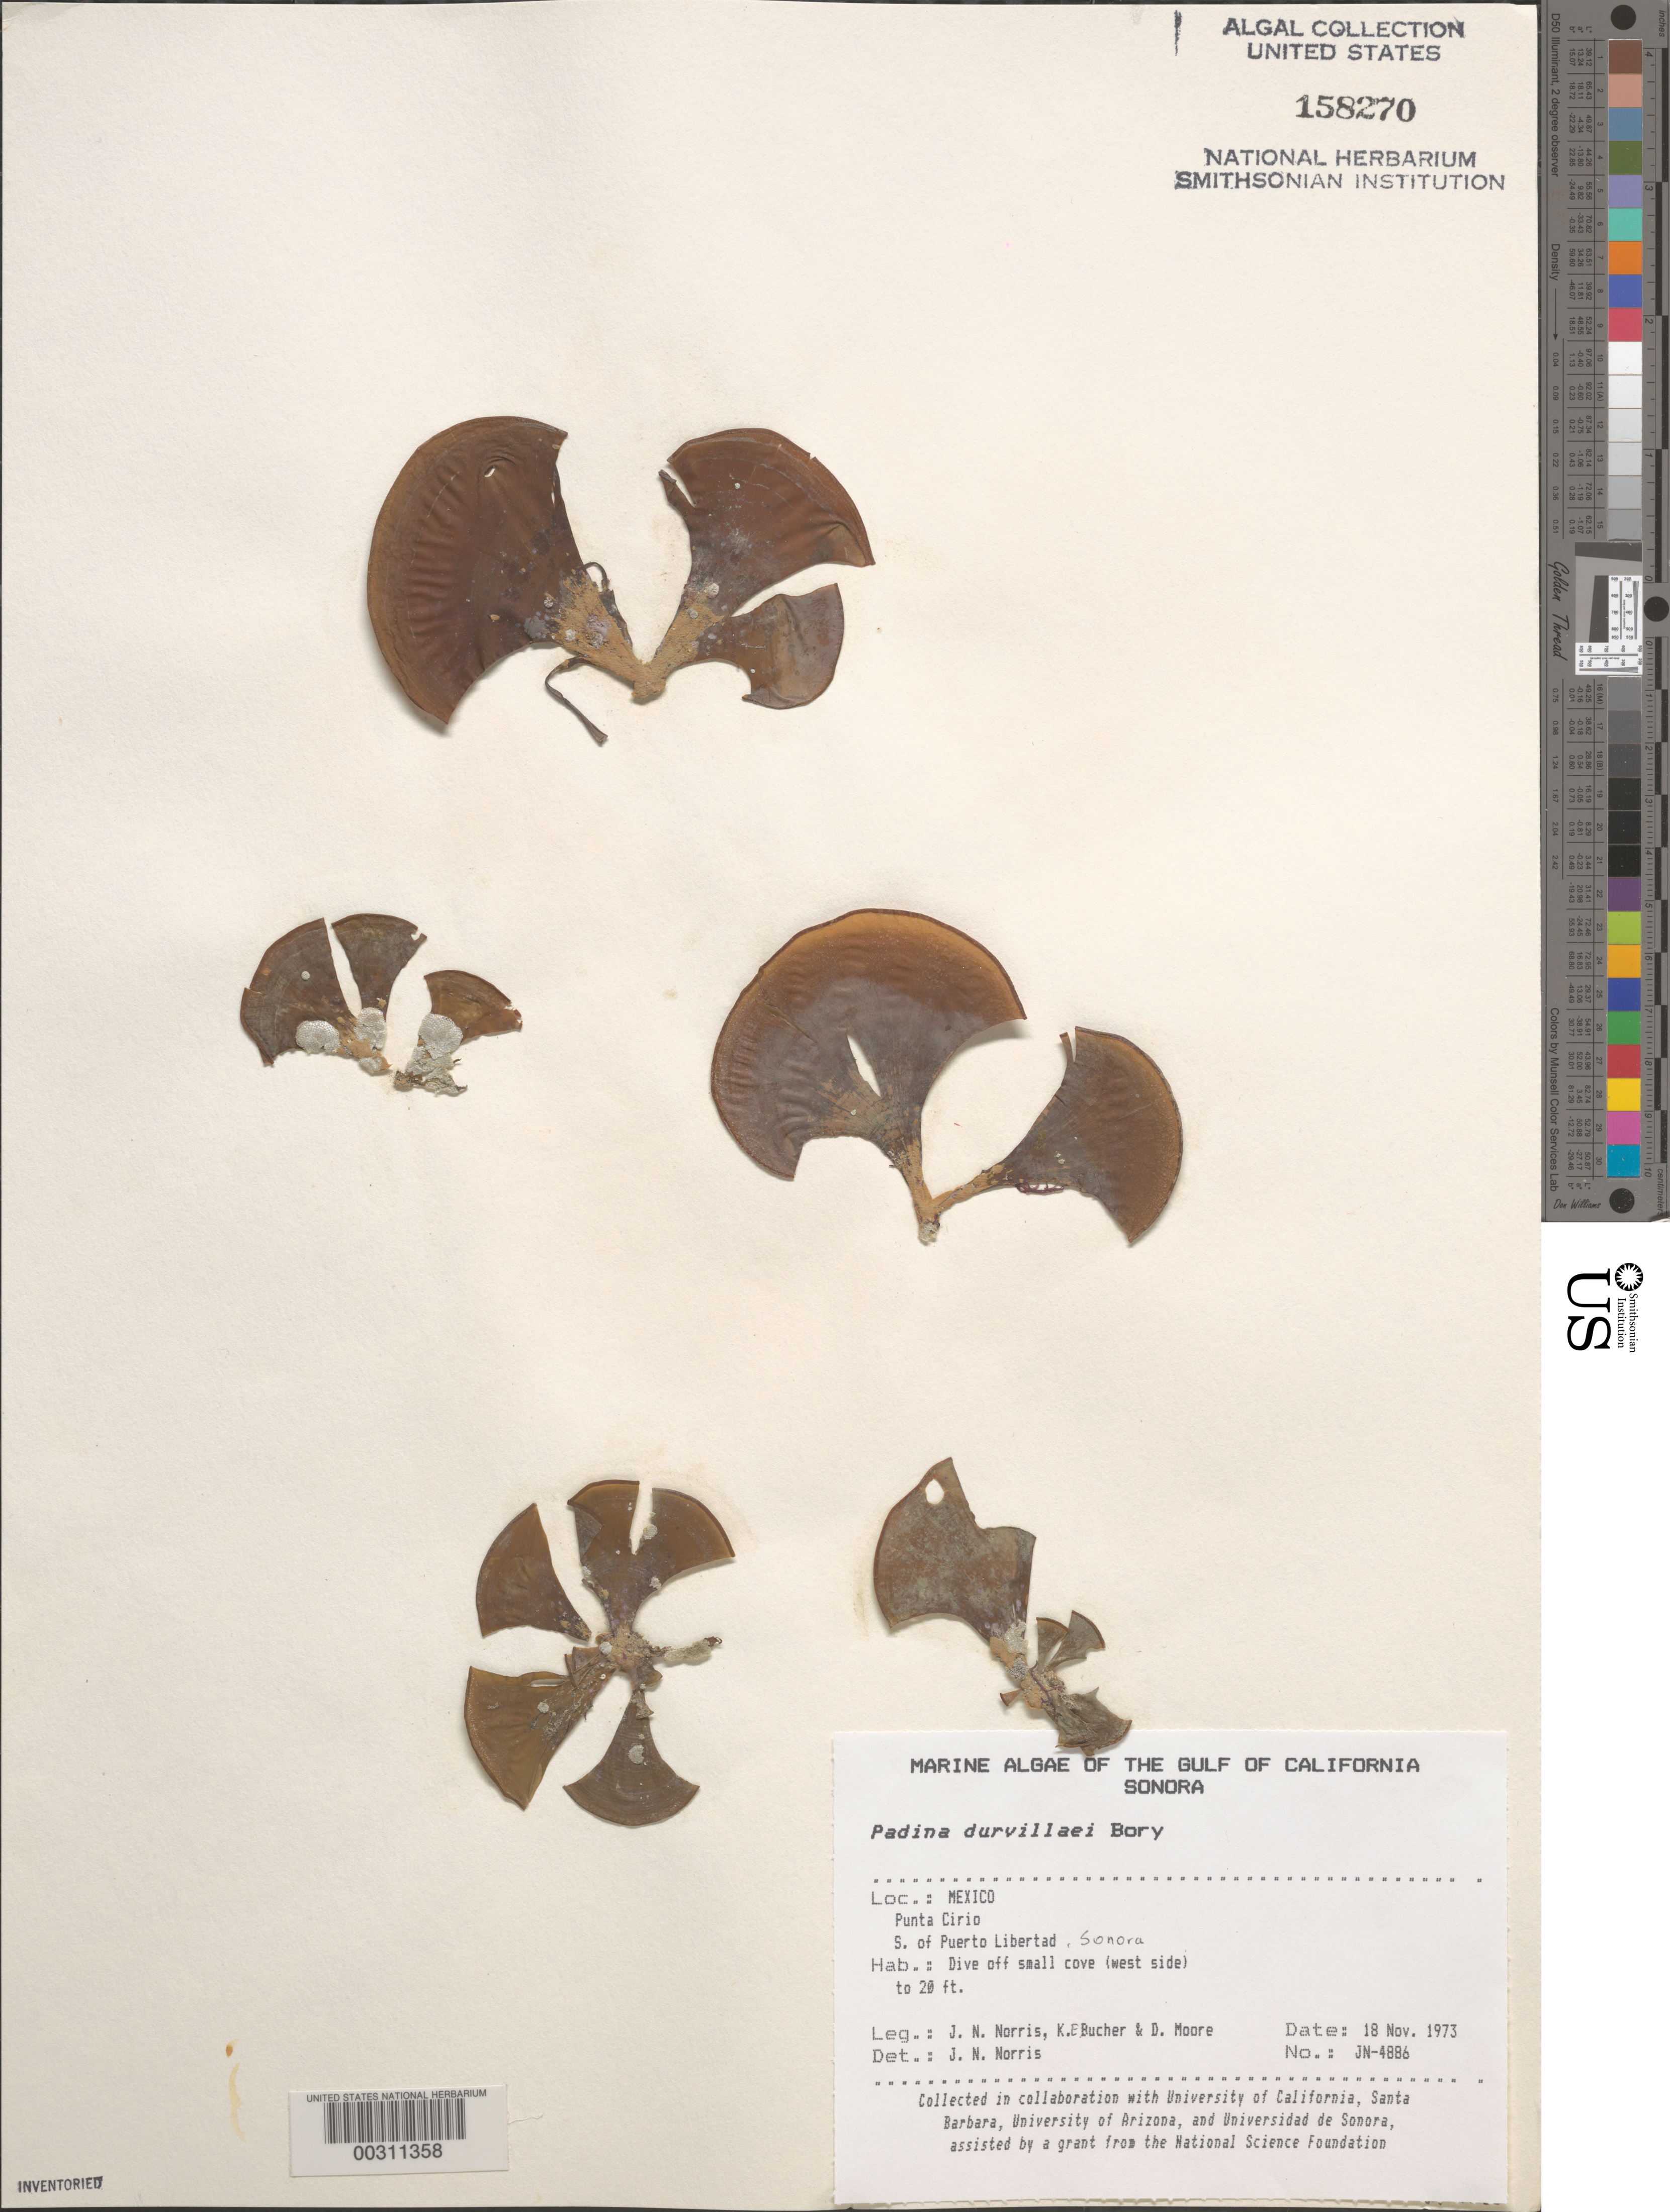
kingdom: Chromista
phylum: Ochrophyta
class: Phaeophyceae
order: Dictyotales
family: Dictyotaceae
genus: Padina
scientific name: Padina durvillaei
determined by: Norris, James N.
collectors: J. N. Norris, K. E. Bucher & D. Moore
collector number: JN-4886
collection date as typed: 18 Nov 1973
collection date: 1973-11-18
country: Mexico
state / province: Sonora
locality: Punta Cirio south of Puerto Libertad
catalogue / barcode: US 158270